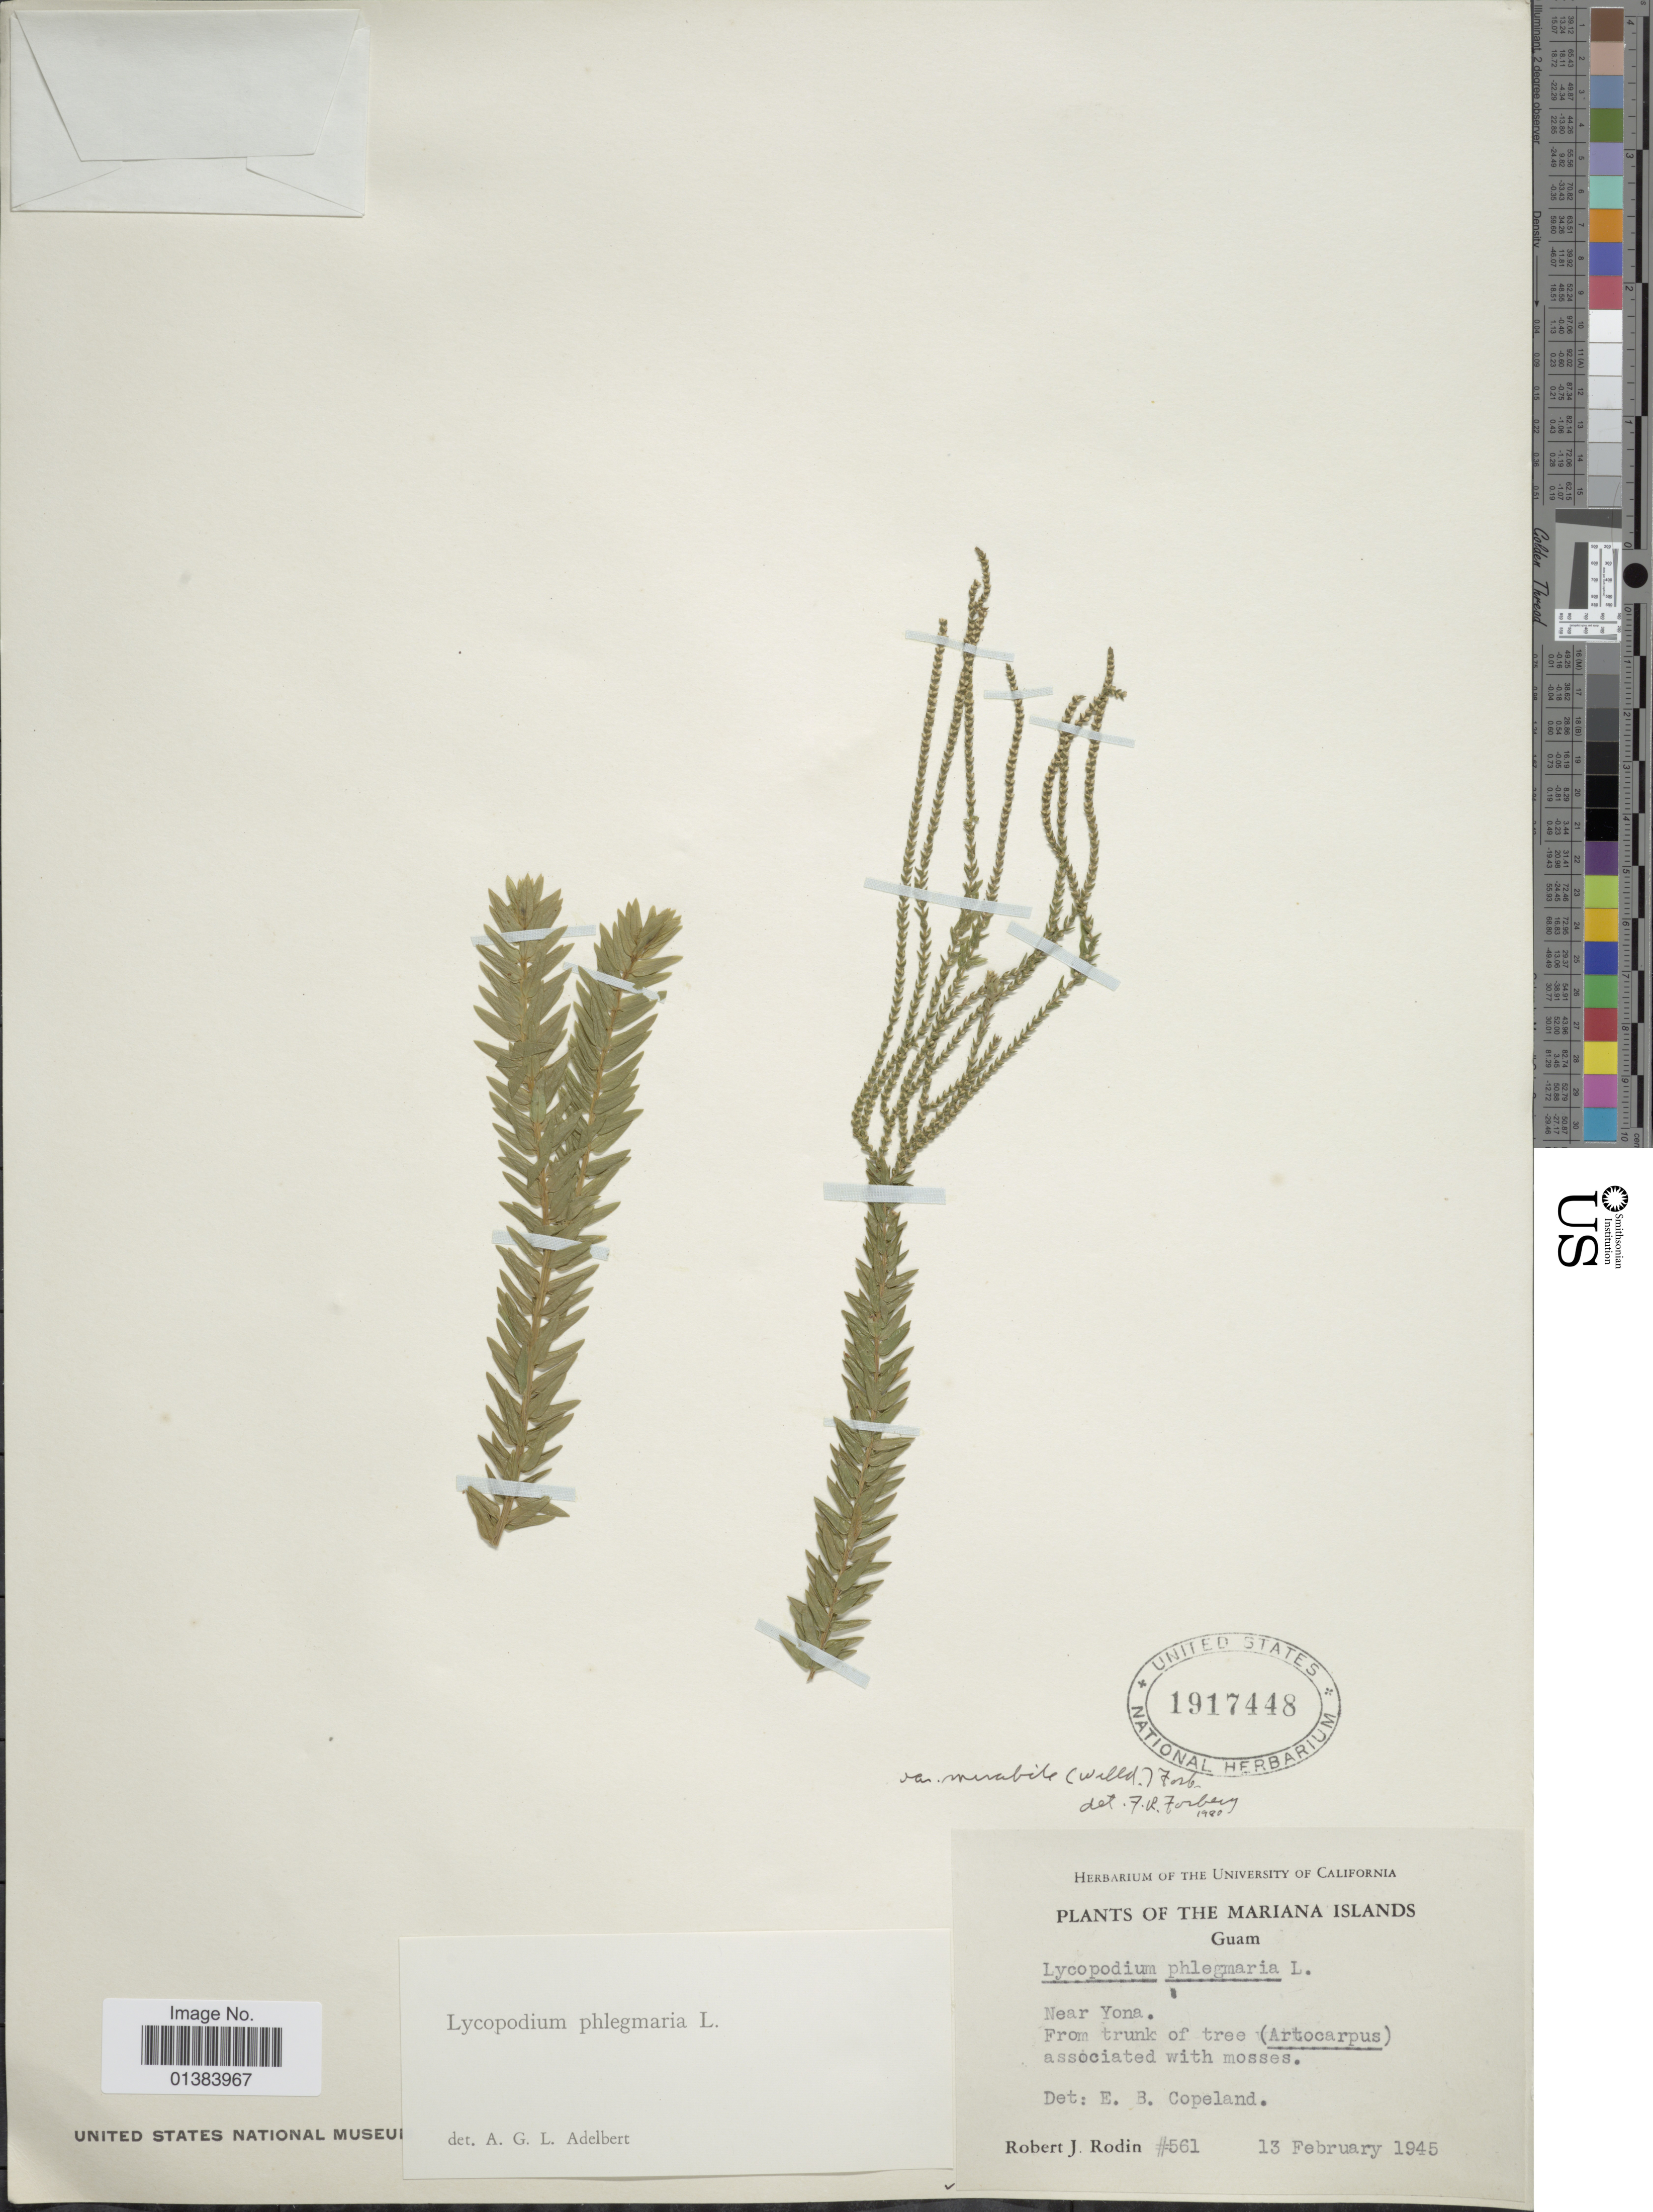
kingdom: Plantae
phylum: Tracheophyta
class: Lycopodiopsida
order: Lycopodiales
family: Lycopodiaceae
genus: Phlegmariurus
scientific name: Phlegmariurus mirabilis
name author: (Willd.) A. R. Field & Testo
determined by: Field, A. R.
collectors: R. J. Rodin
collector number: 561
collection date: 1945-02-13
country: Guam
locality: The Mariana Islands, Near Yona.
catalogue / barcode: US 1917448